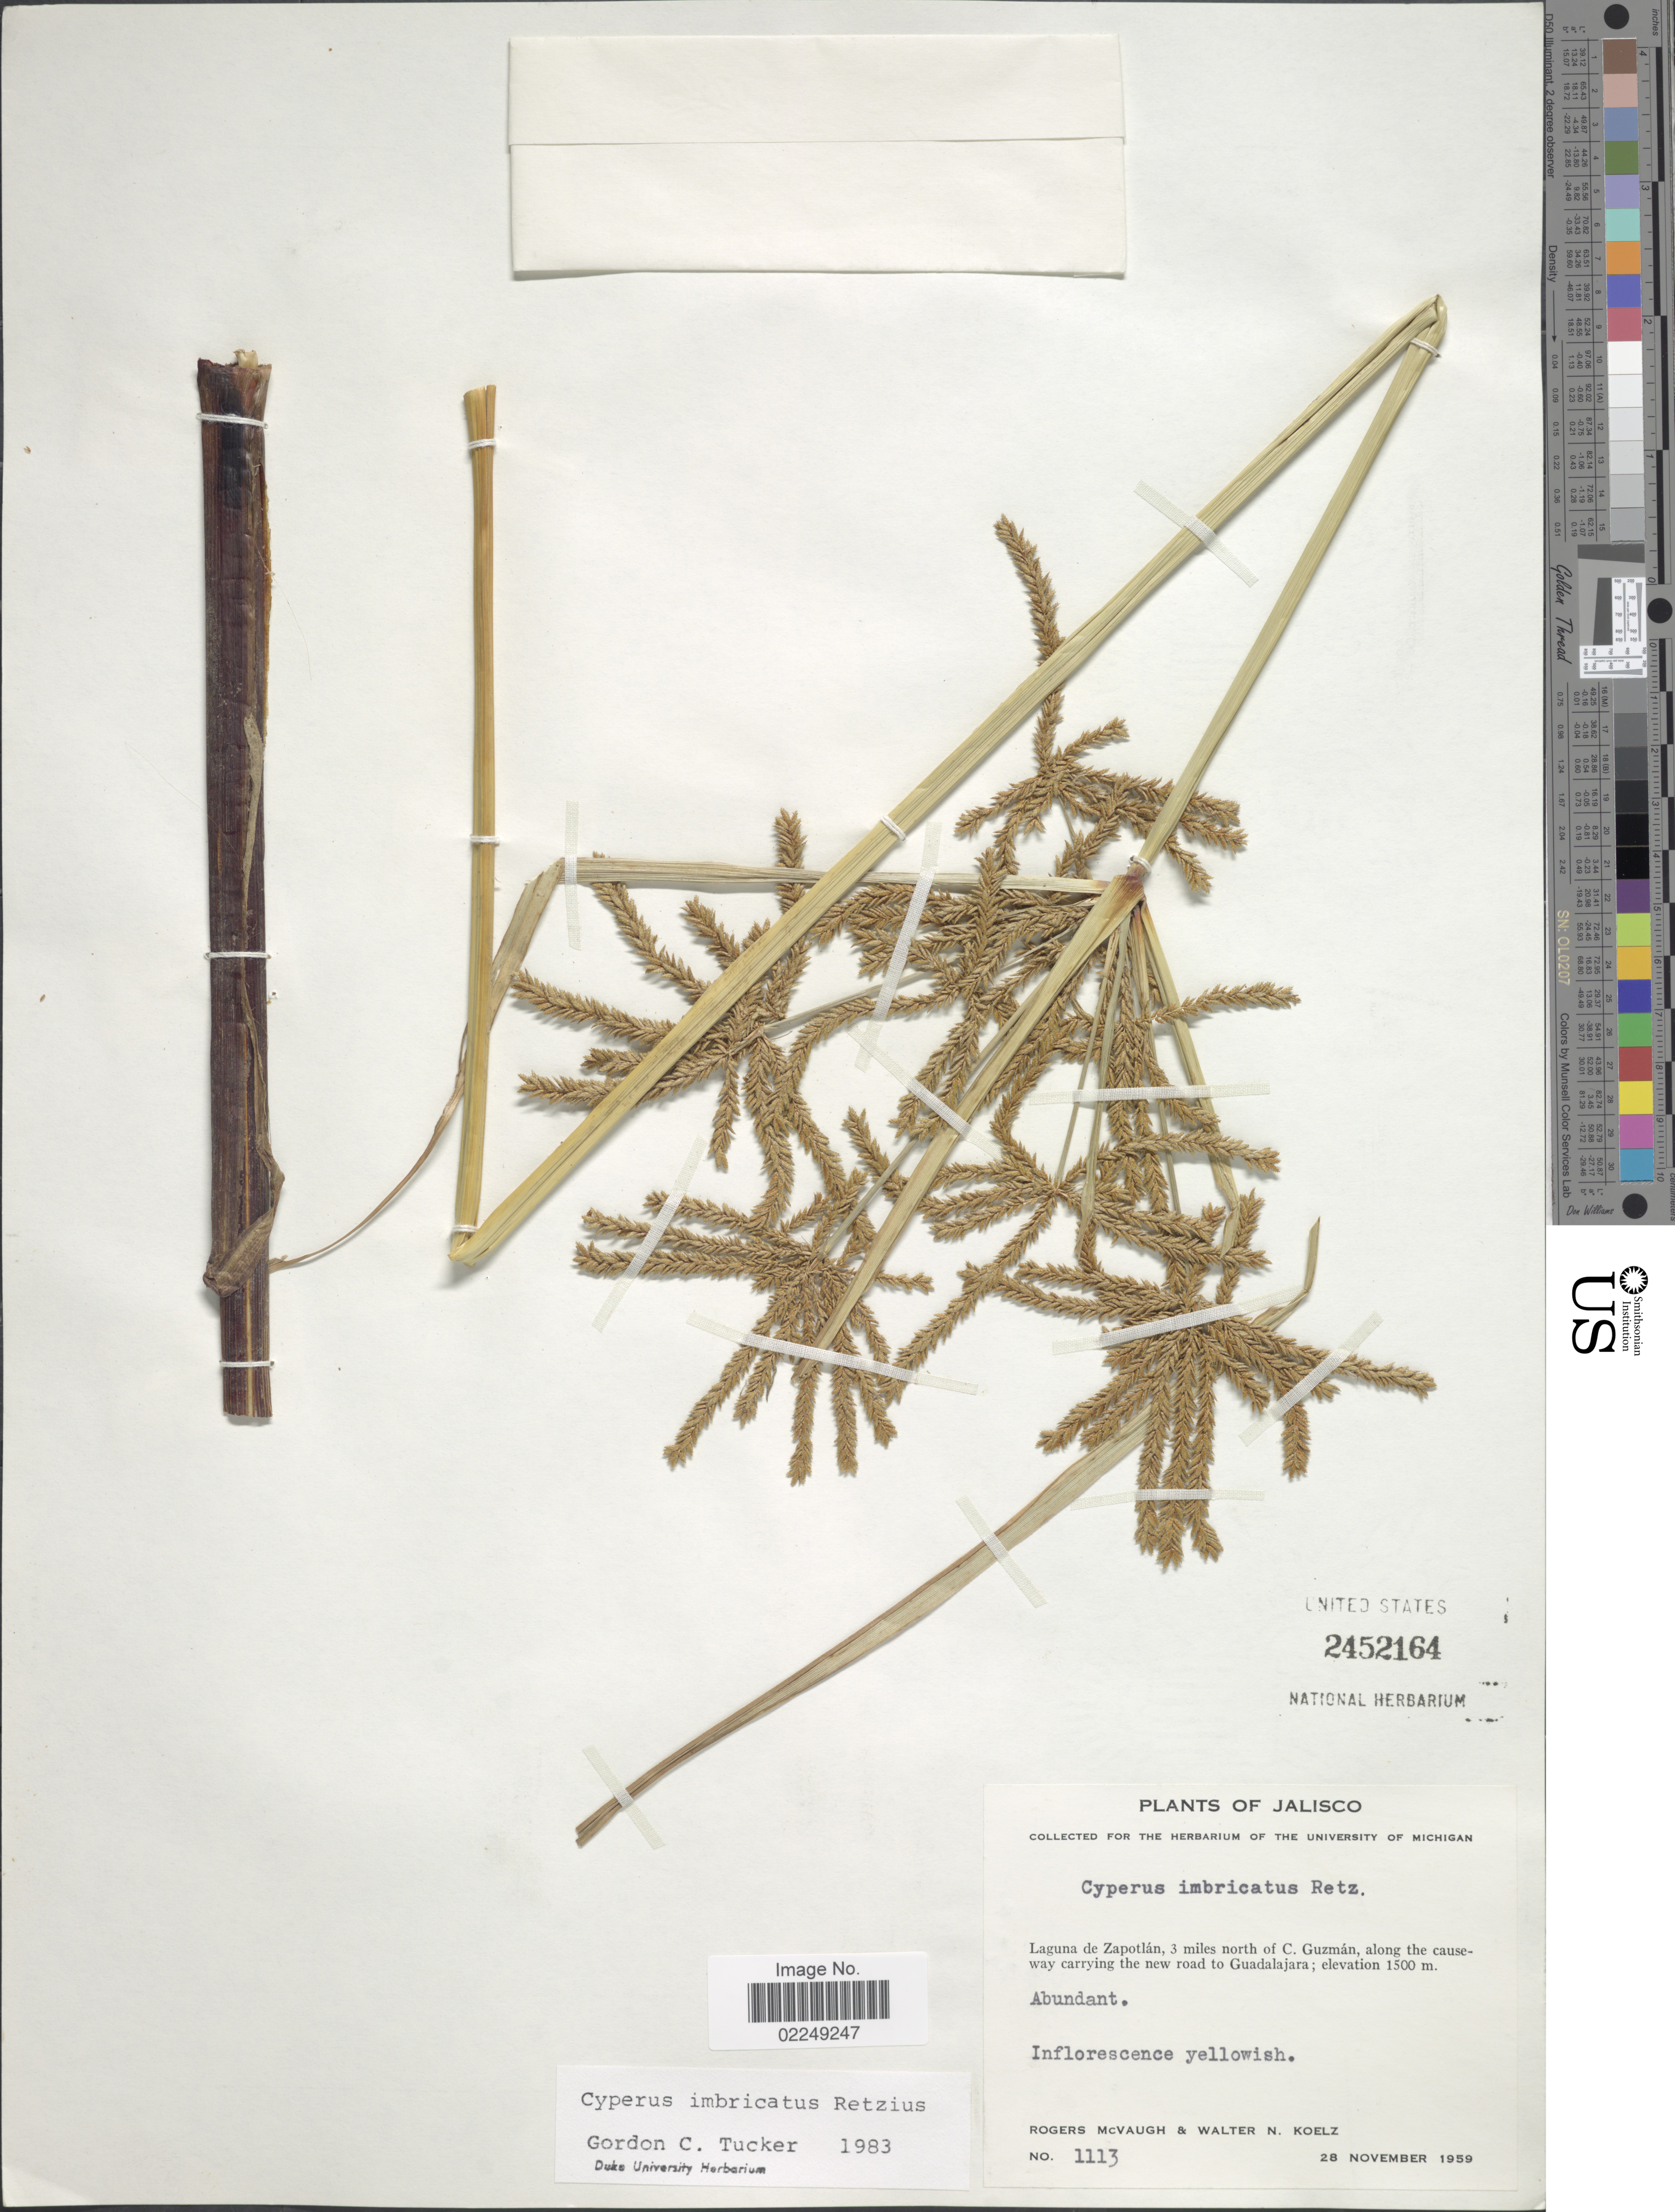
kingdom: Plantae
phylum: Tracheophyta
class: Liliopsida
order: Poales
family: Cyperaceae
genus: Cyperus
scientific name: Cyperus imbricatus Retz.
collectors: R. McVaugh & W. N. Koelz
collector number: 1113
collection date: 1959-11-28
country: Mexico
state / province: Jalisco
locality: Laguna de Zapotlan, 3 miles north of C. Guzman, along the causeway carrying the new road to Guadalajara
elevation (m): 1500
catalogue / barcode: US 2452164